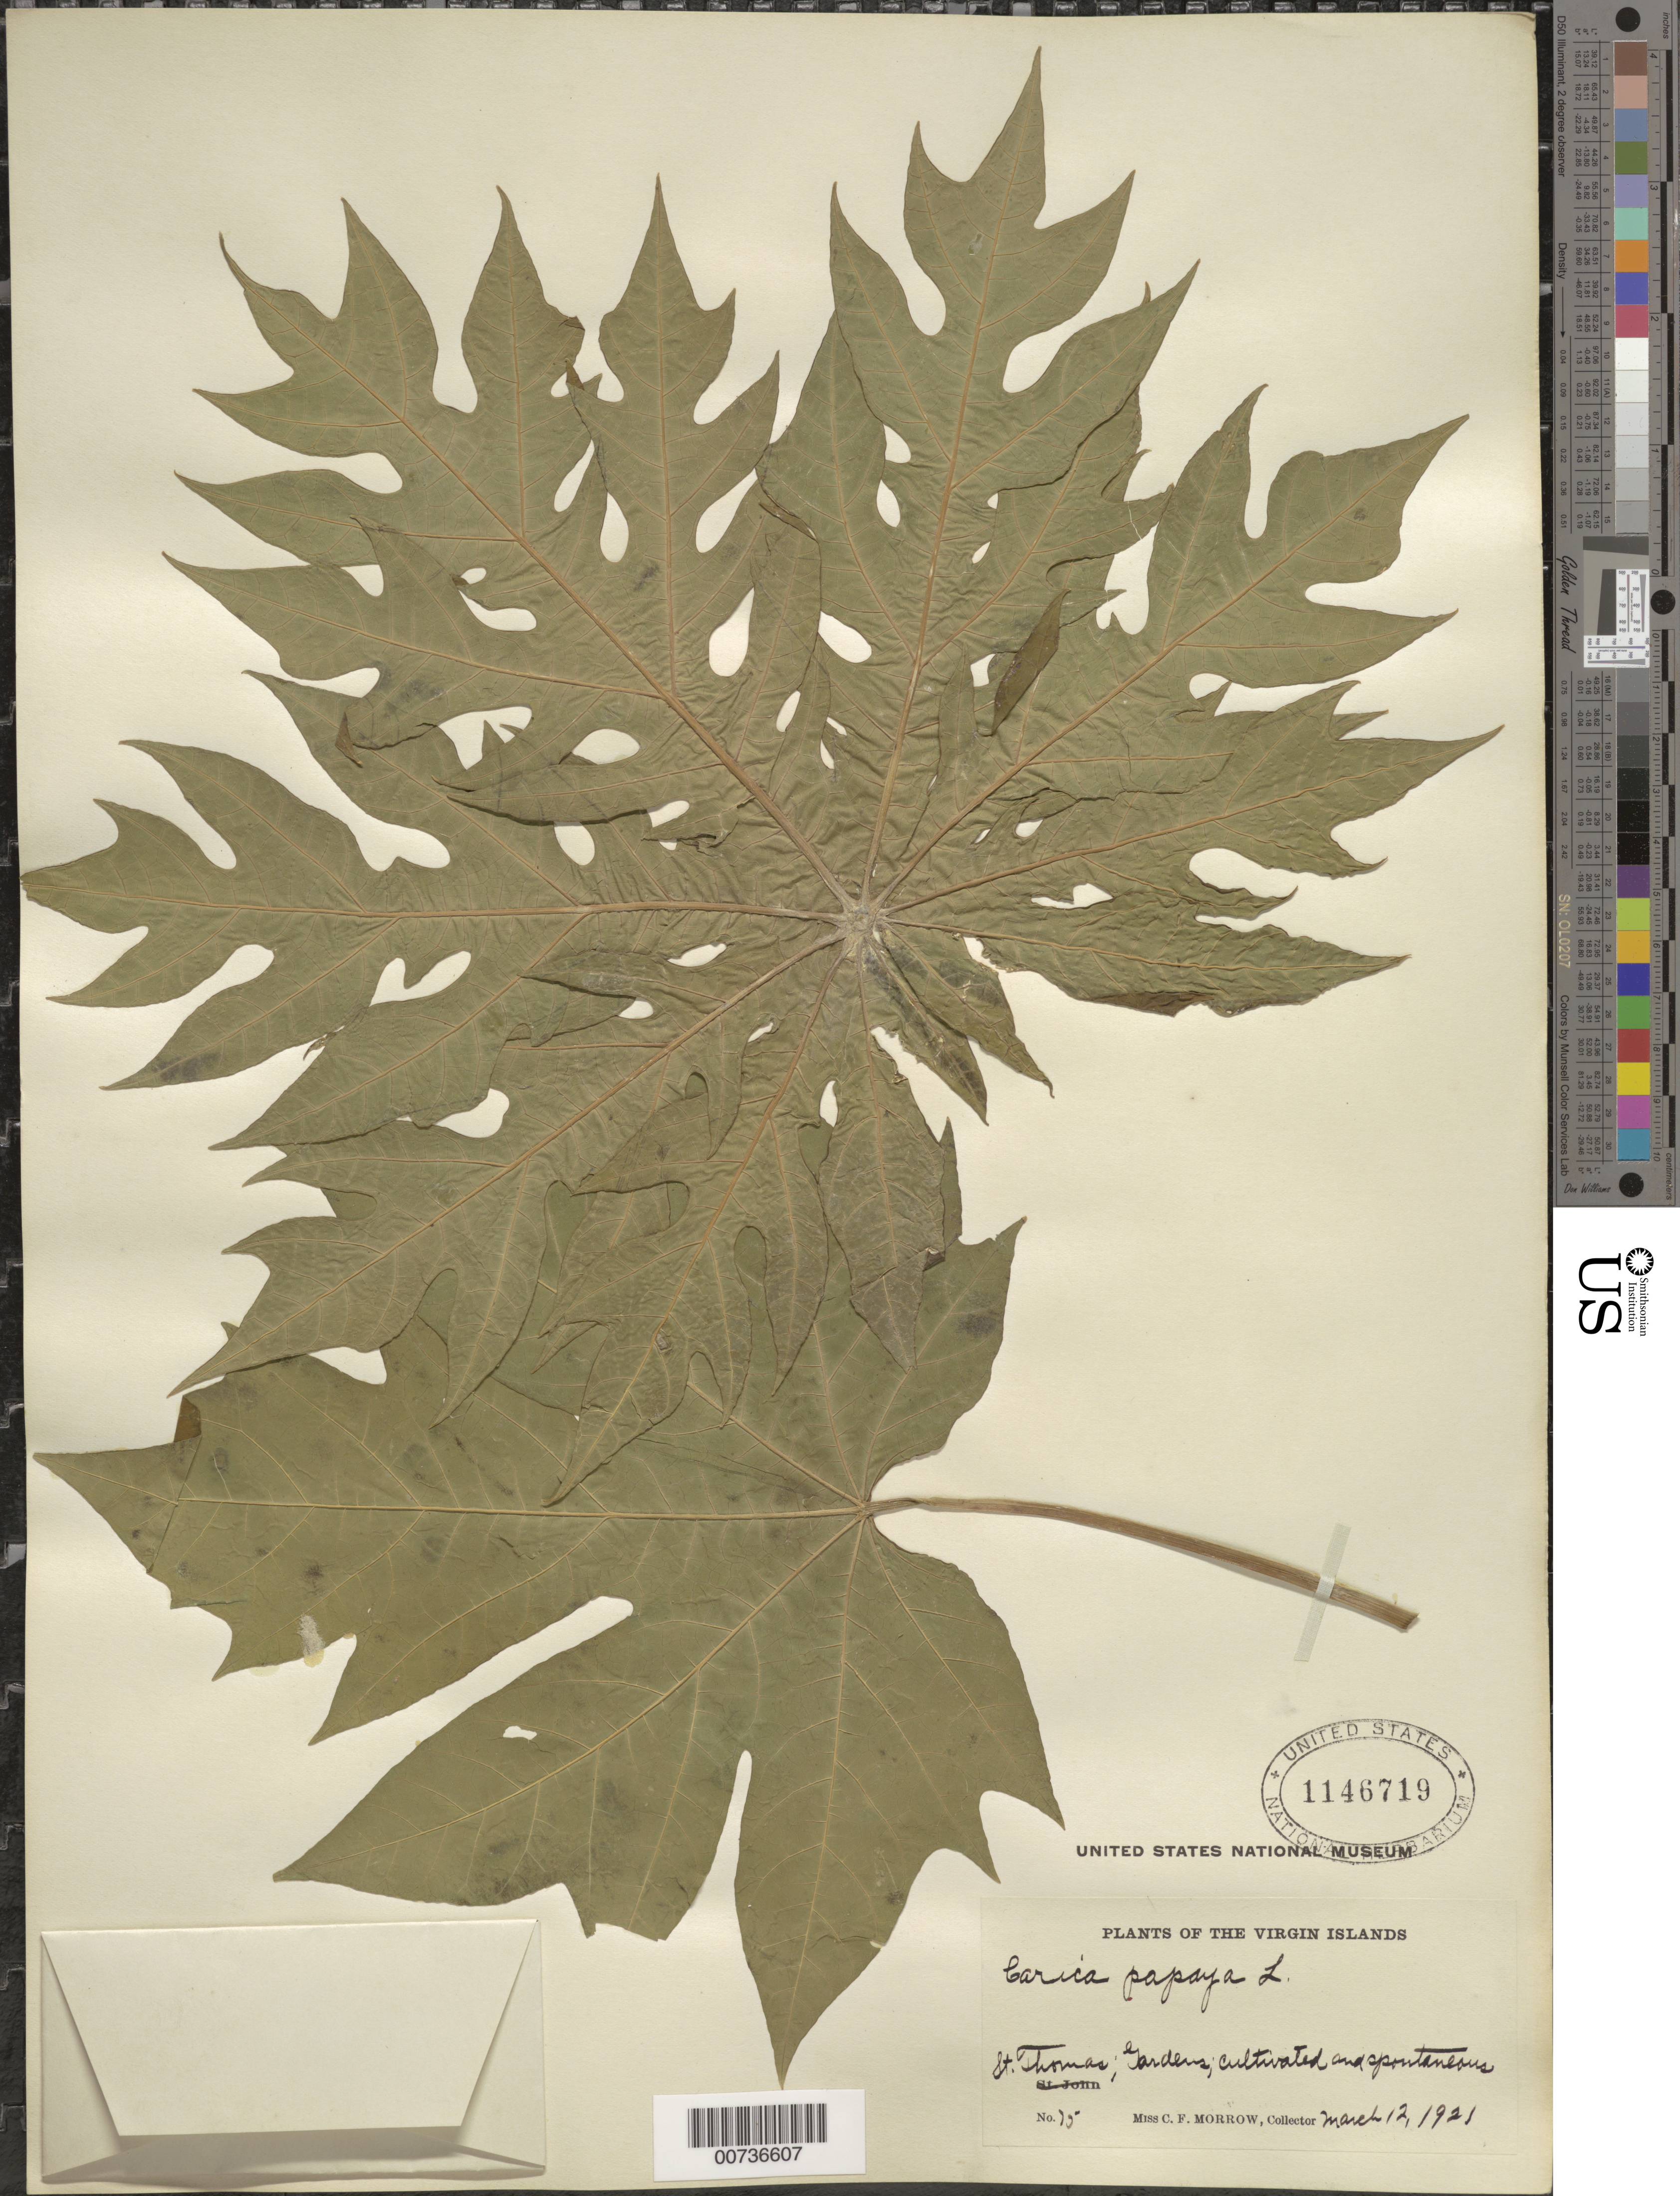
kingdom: Plantae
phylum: Tracheophyta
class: Magnoliopsida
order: Brassicales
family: Caricaceae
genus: Carica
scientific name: Carica papaya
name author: L.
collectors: C. Morrow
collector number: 15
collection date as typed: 12 Mar 1921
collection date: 1921-03-12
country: U.S. Virgin Islands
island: St. Thomas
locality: Gardens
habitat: Cultivated and espontaneous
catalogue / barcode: US 1146719